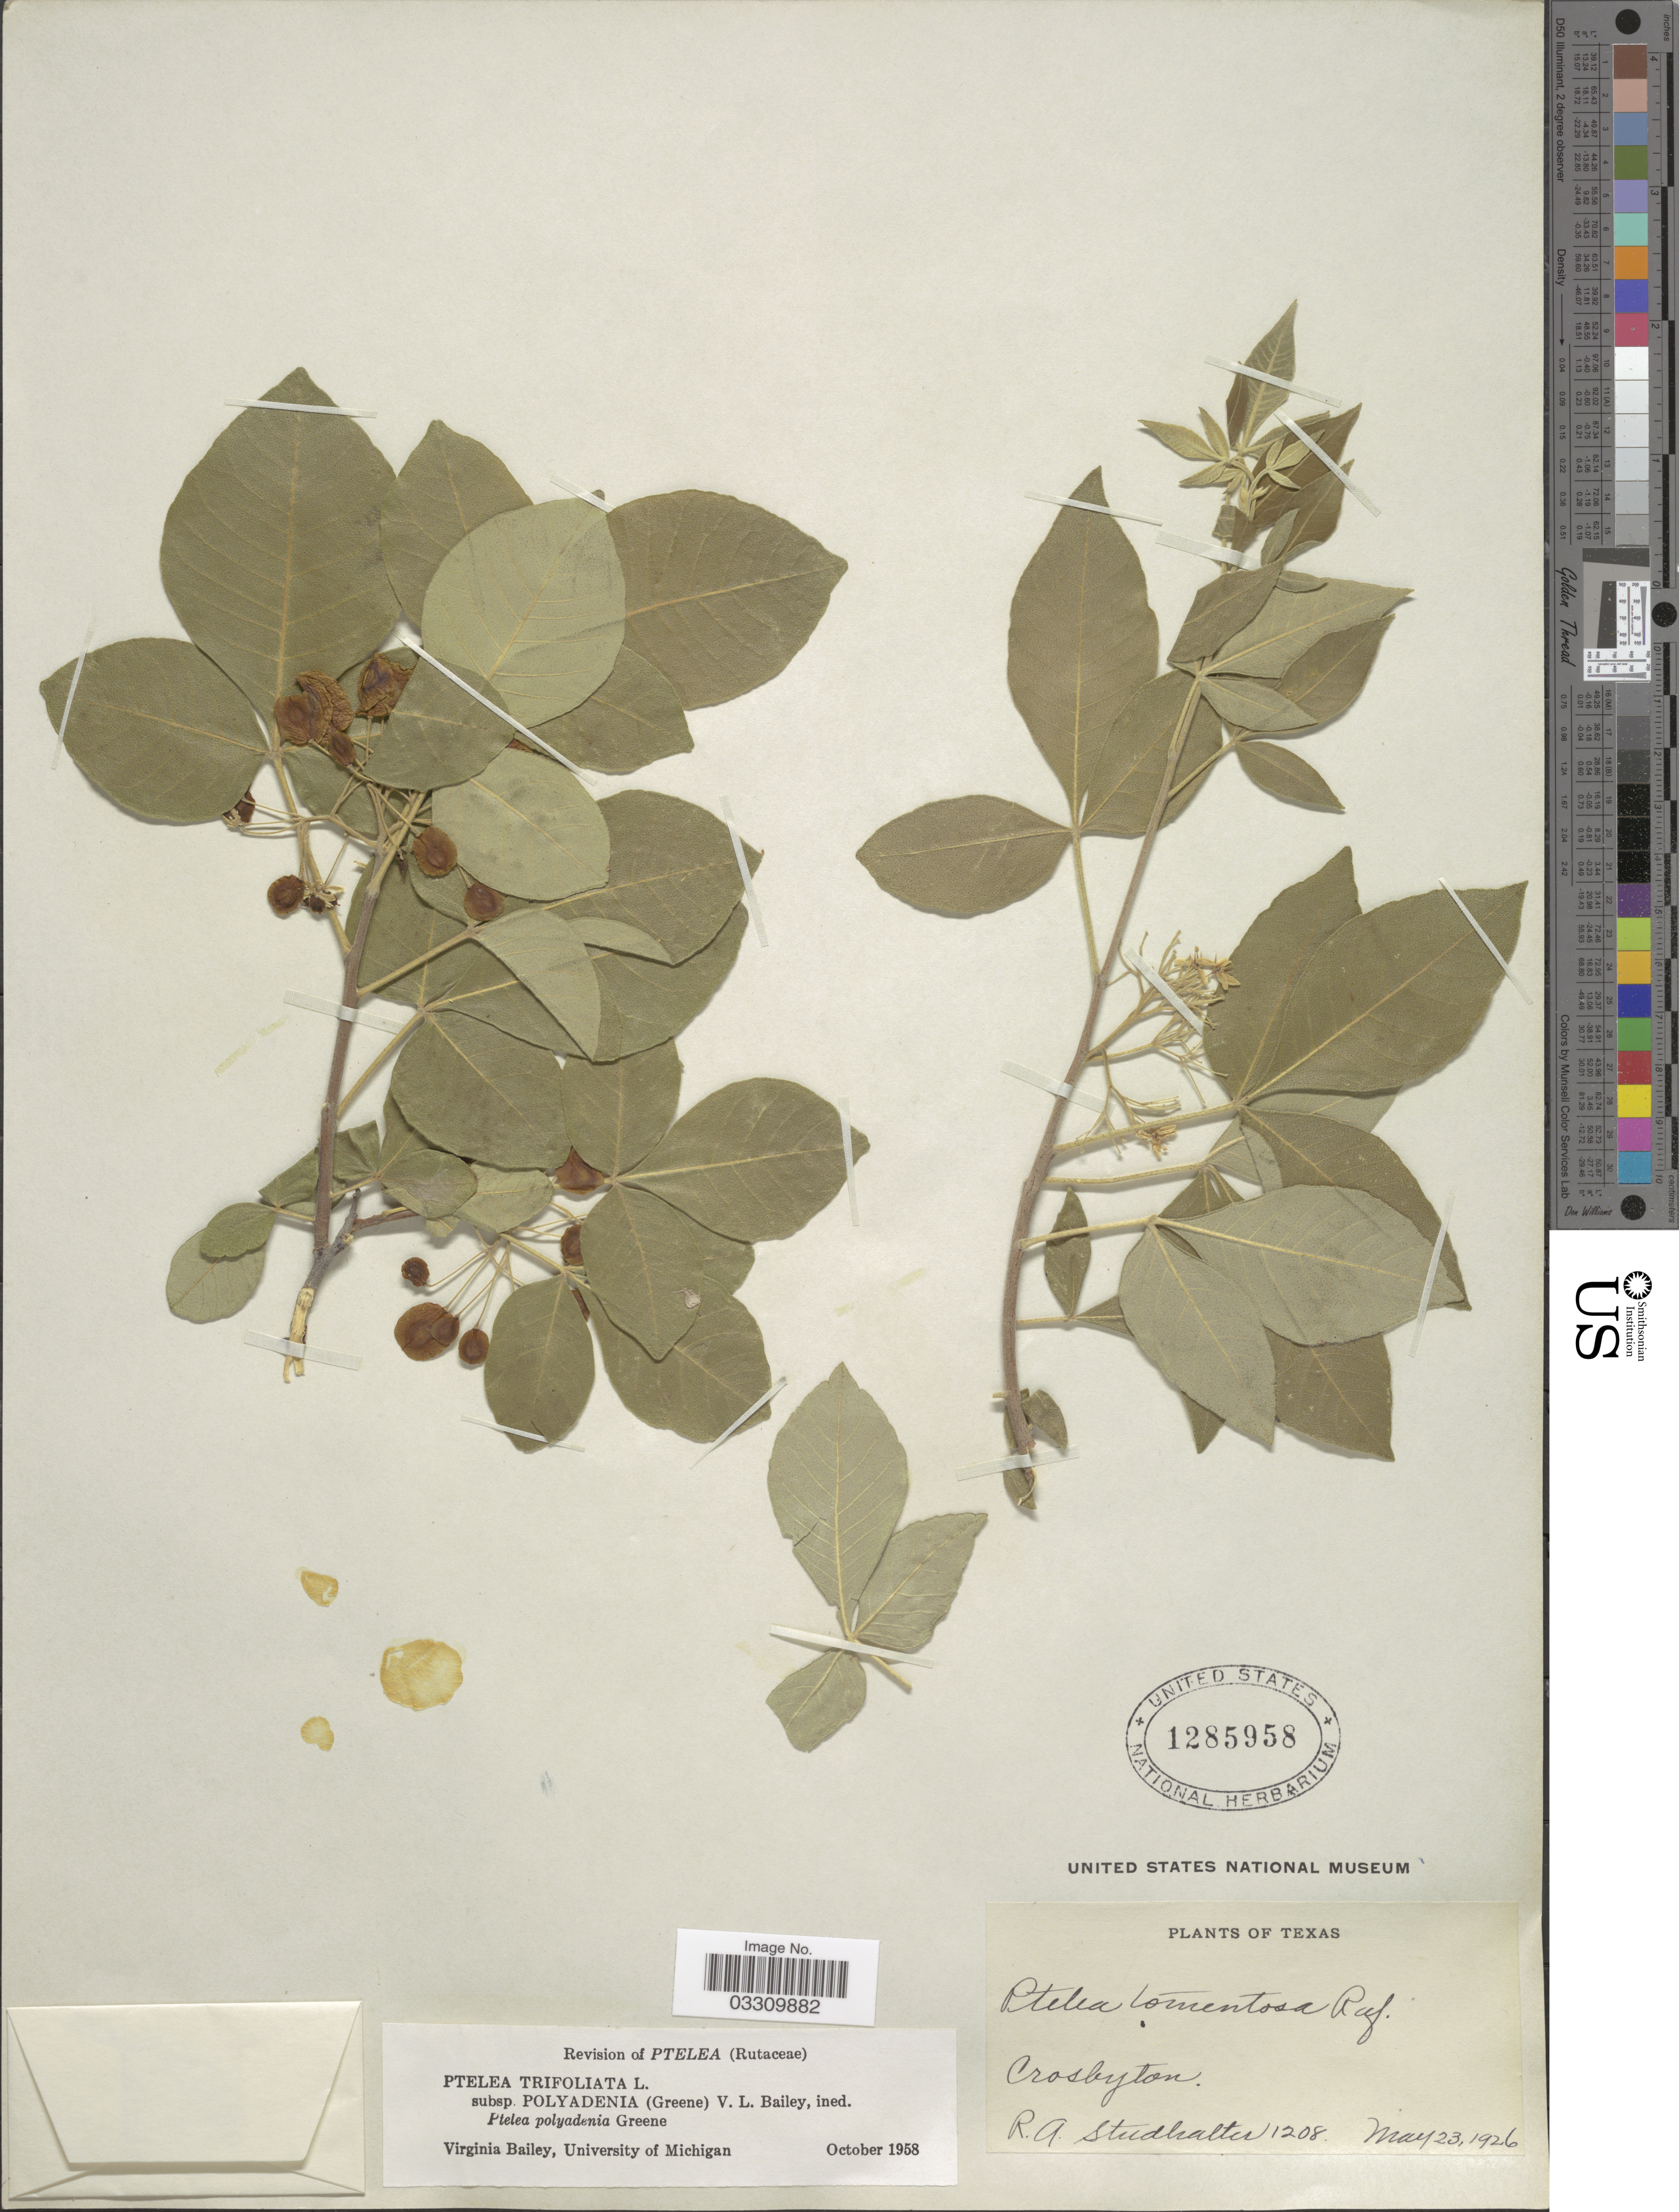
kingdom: Plantae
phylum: Tracheophyta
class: Magnoliopsida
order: Sapindales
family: Rutaceae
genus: Ptelea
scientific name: Ptelea trifoliata subsp. polyadenia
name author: (Greene) V. L. Bailey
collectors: R. Studhalter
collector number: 1208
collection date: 1926-05-23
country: United States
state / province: Texas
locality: Crosbyton.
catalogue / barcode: US 1285958